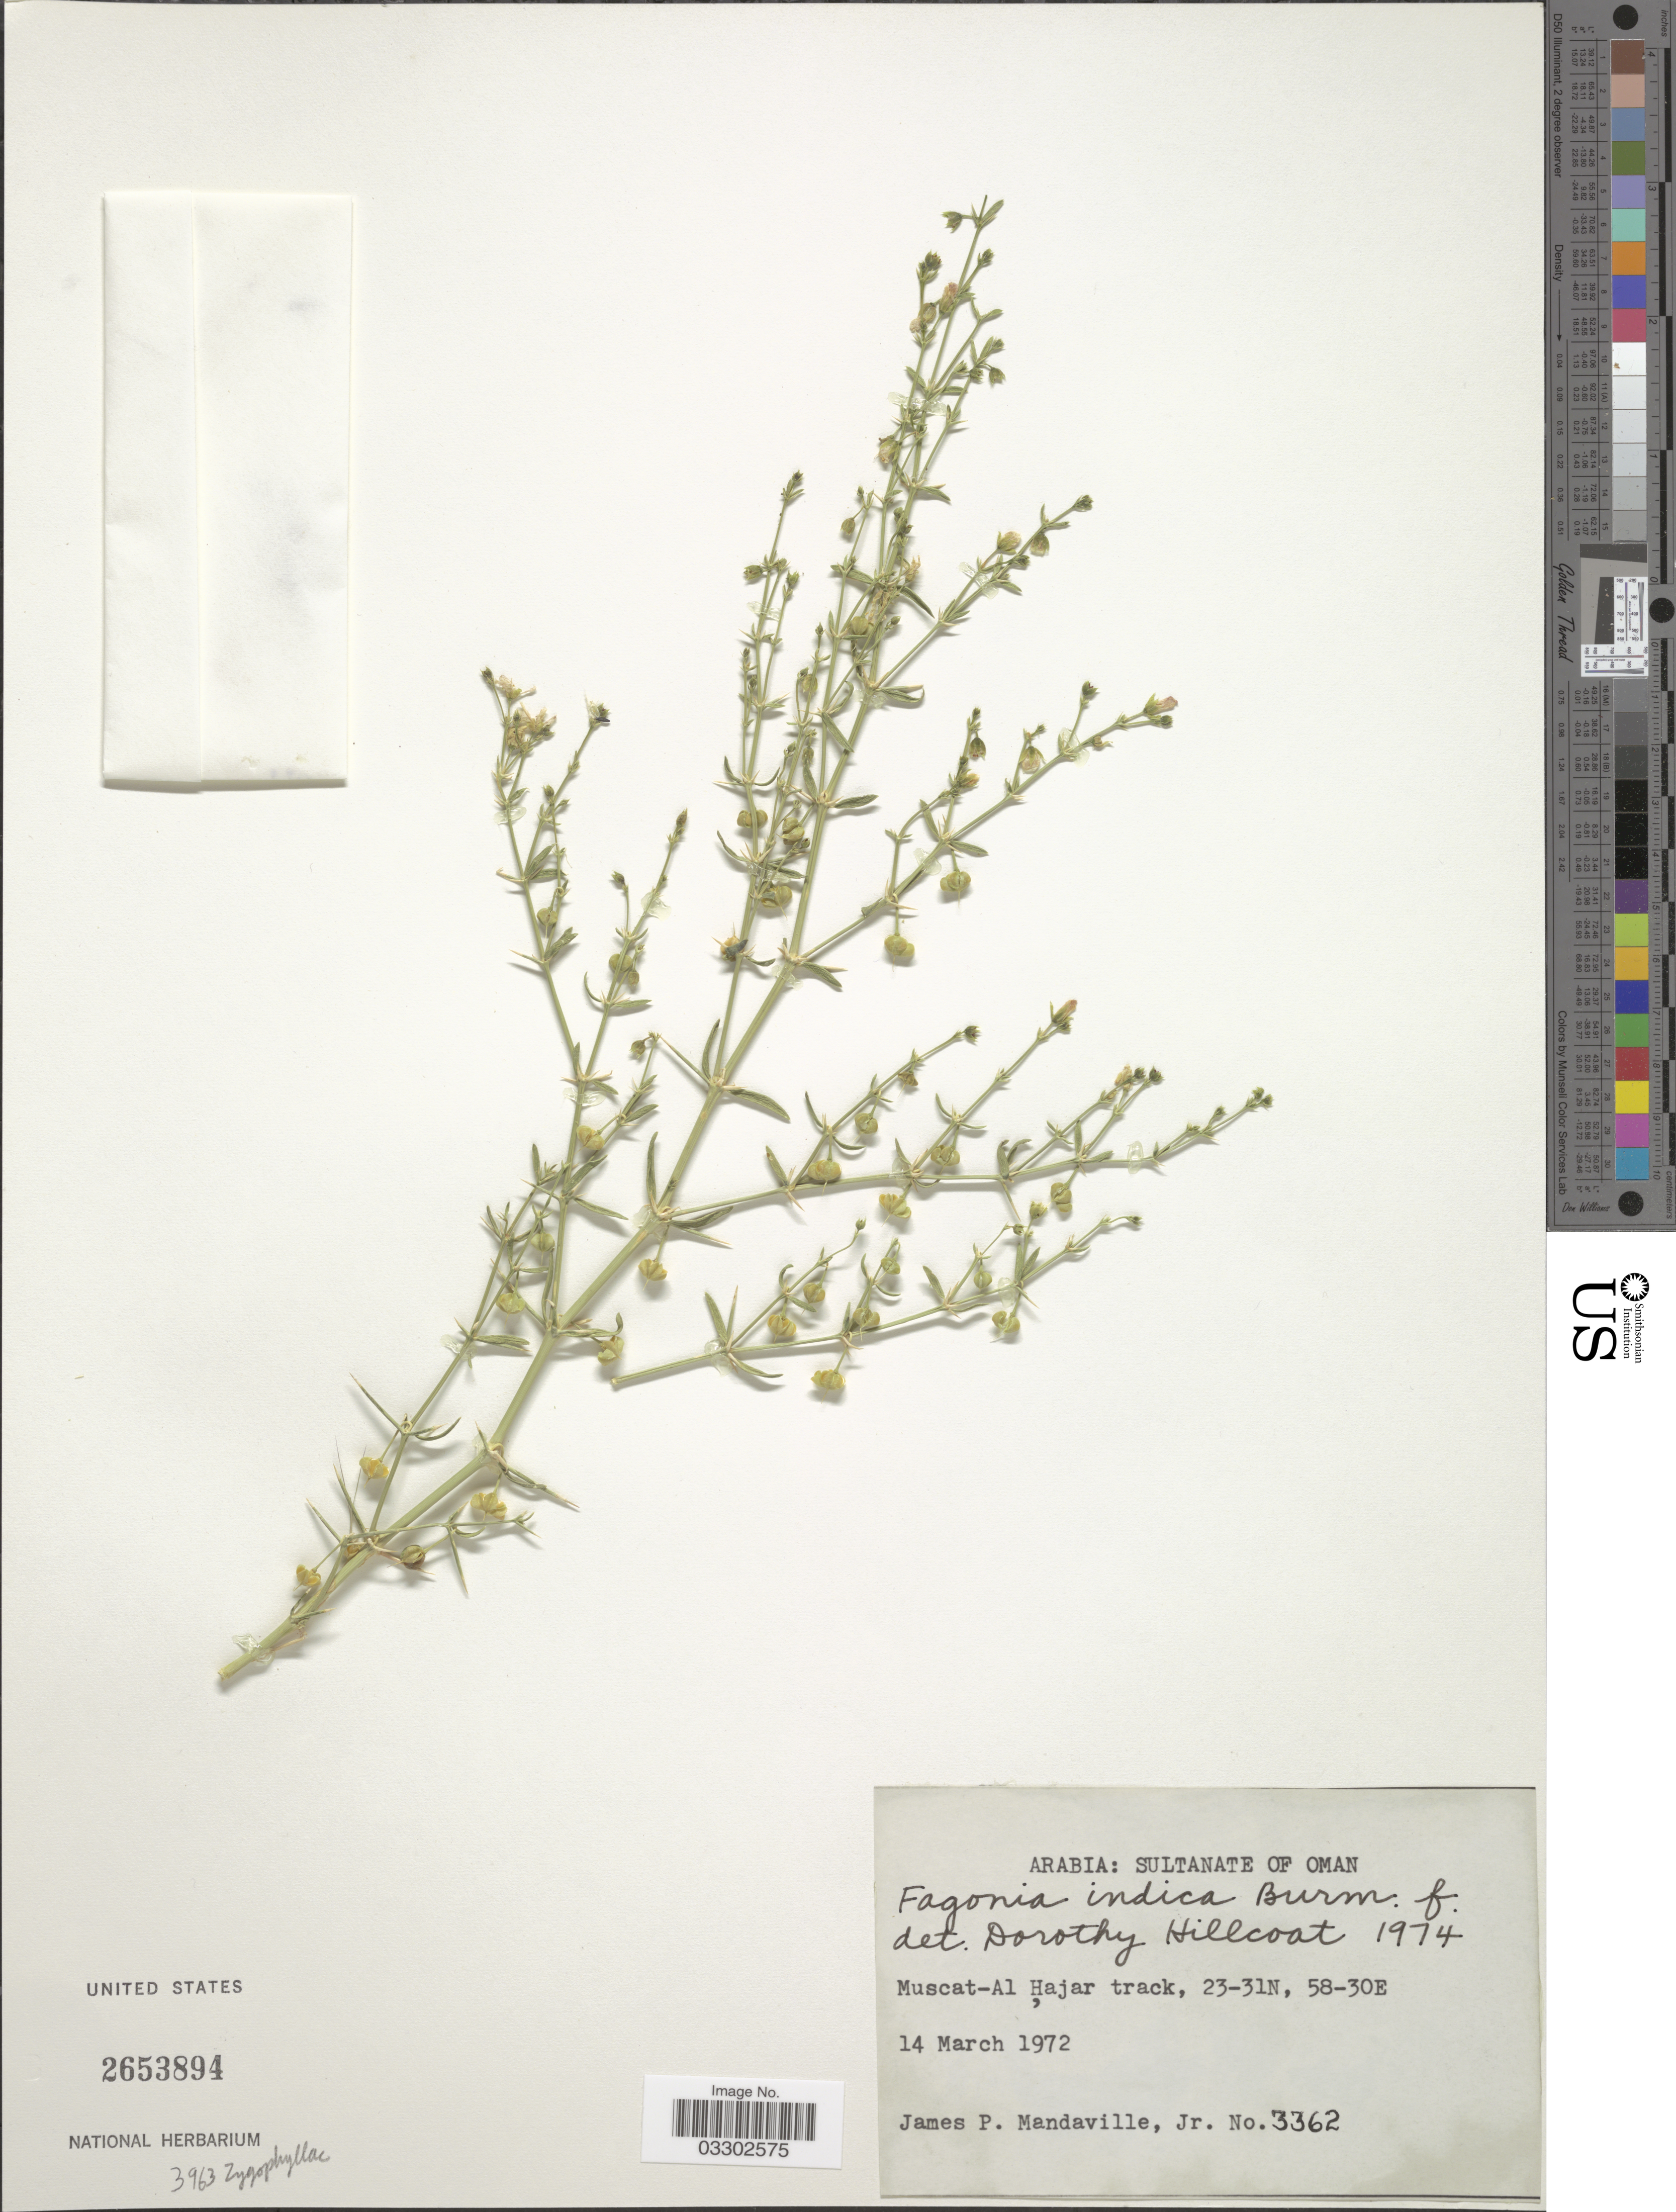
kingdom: Plantae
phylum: Tracheophyta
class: Magnoliopsida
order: Zygophyllales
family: Zygophyllaceae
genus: Fagonia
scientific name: Fagonia indica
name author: Burm. f.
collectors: J. Mandaville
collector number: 3362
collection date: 1972-03-14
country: Saudi Arabia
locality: Oman. Muscat-Al Hajar track.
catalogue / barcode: US 2653894